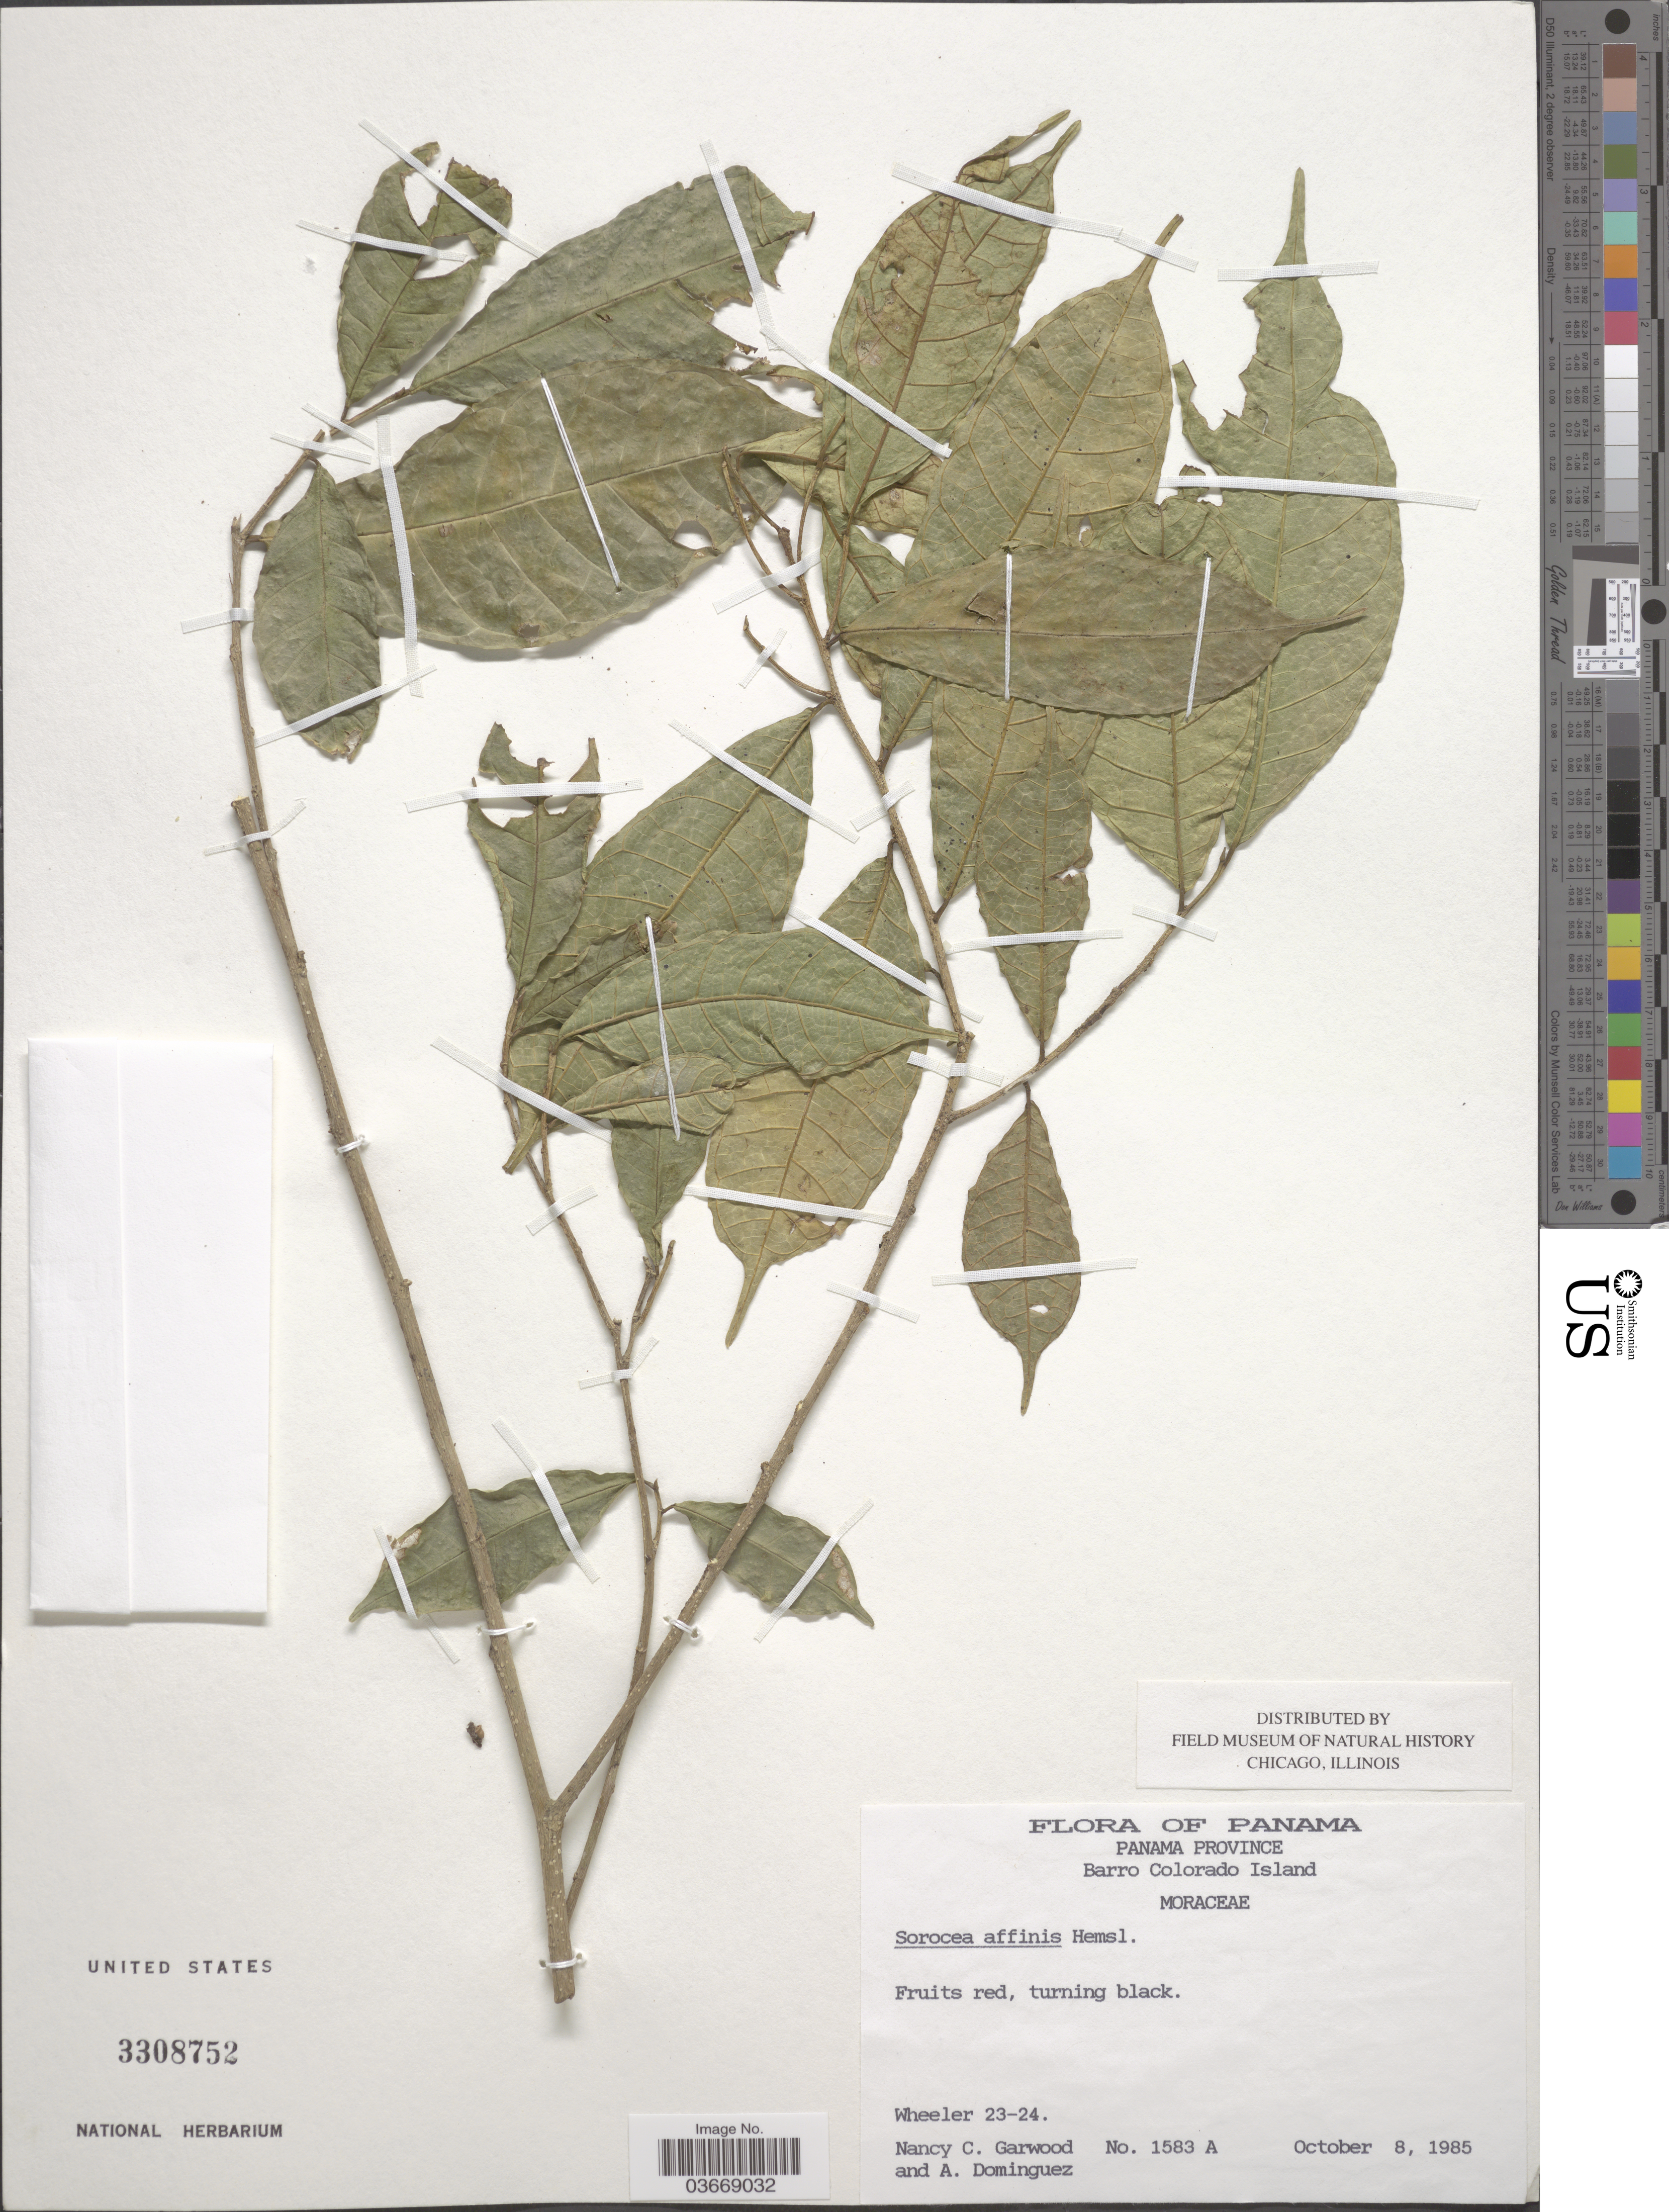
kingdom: Plantae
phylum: Tracheophyta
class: Magnoliopsida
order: Rosales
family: Moraceae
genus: Sorocea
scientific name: Sorocea affinis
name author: Hemsl.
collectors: N. C. Garwood & A. Dominguez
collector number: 1583A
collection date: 1985-10-08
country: Panama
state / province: Panamá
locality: Barro Colorado Island. Wheeler 23-24?.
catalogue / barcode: US 3308752